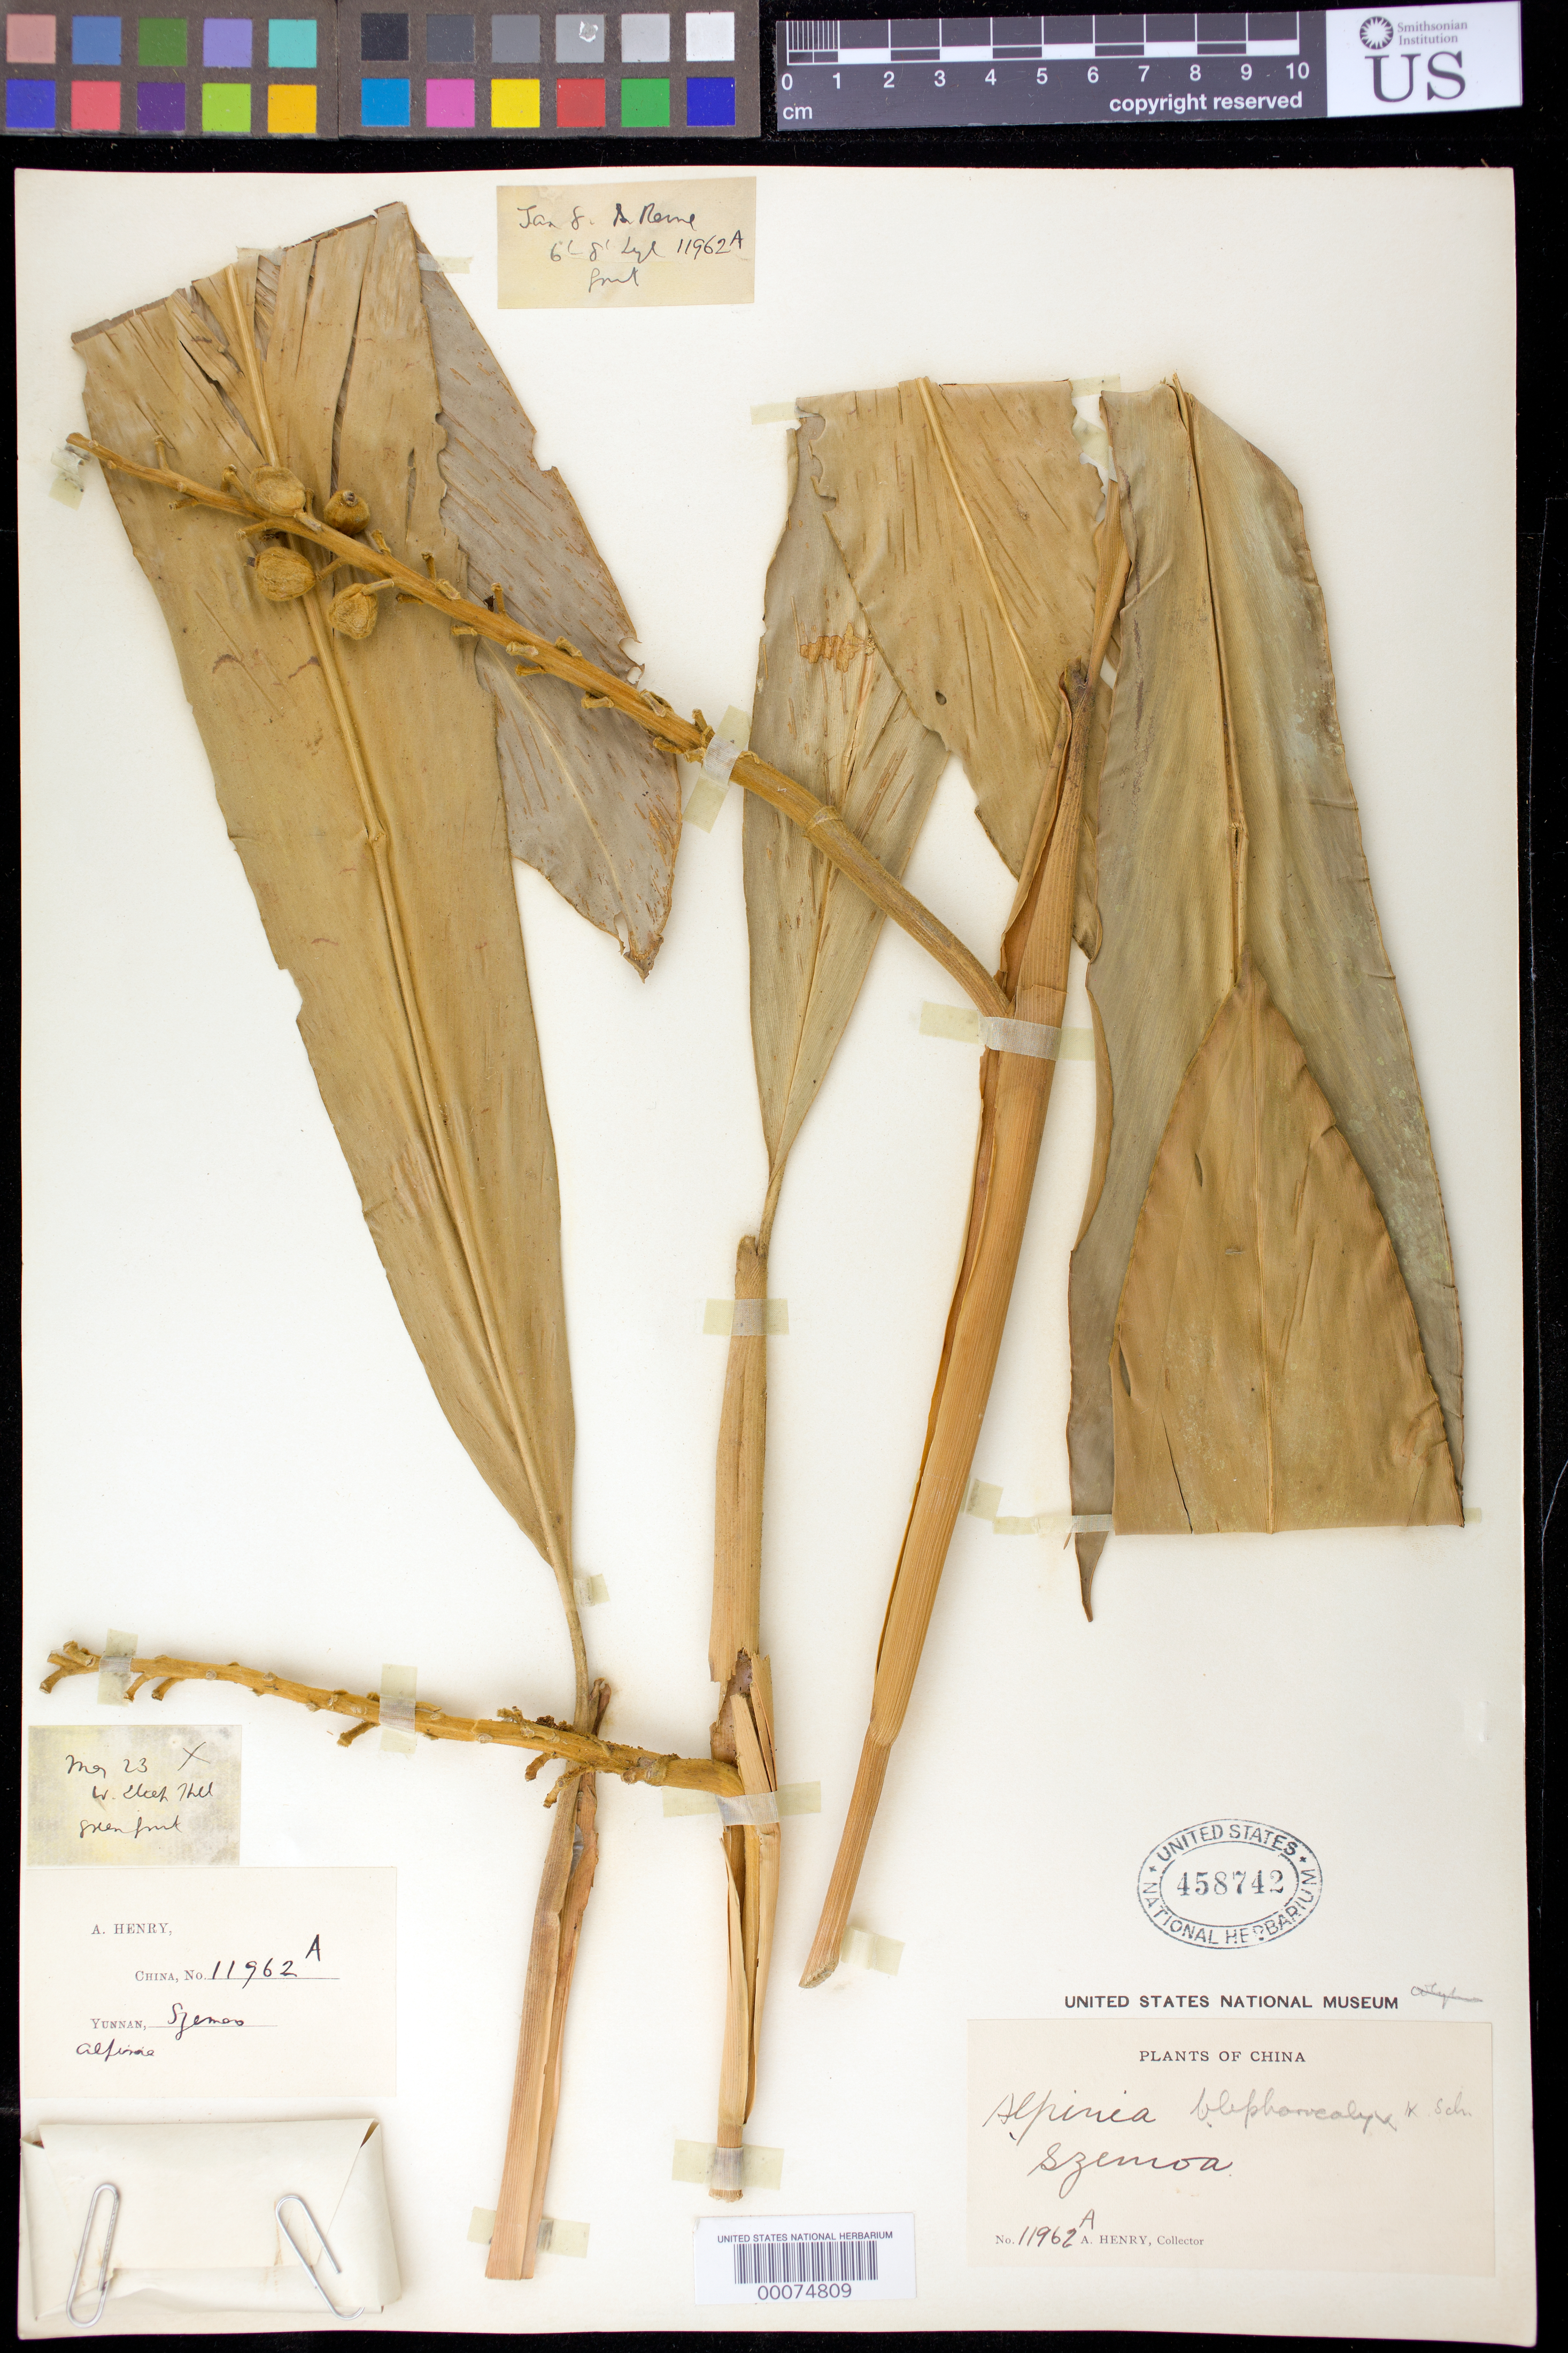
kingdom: Plantae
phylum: Tracheophyta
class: Liliopsida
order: Zingiberales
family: Zingiberaceae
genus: Alpinia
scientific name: Alpinia blepharocalyx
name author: K. Schum. in Engl.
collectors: A. Henry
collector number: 11962 A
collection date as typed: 08 Jan 18-- and 23 Mar 18--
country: China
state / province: Yunnan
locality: Szemoa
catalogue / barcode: US 458742